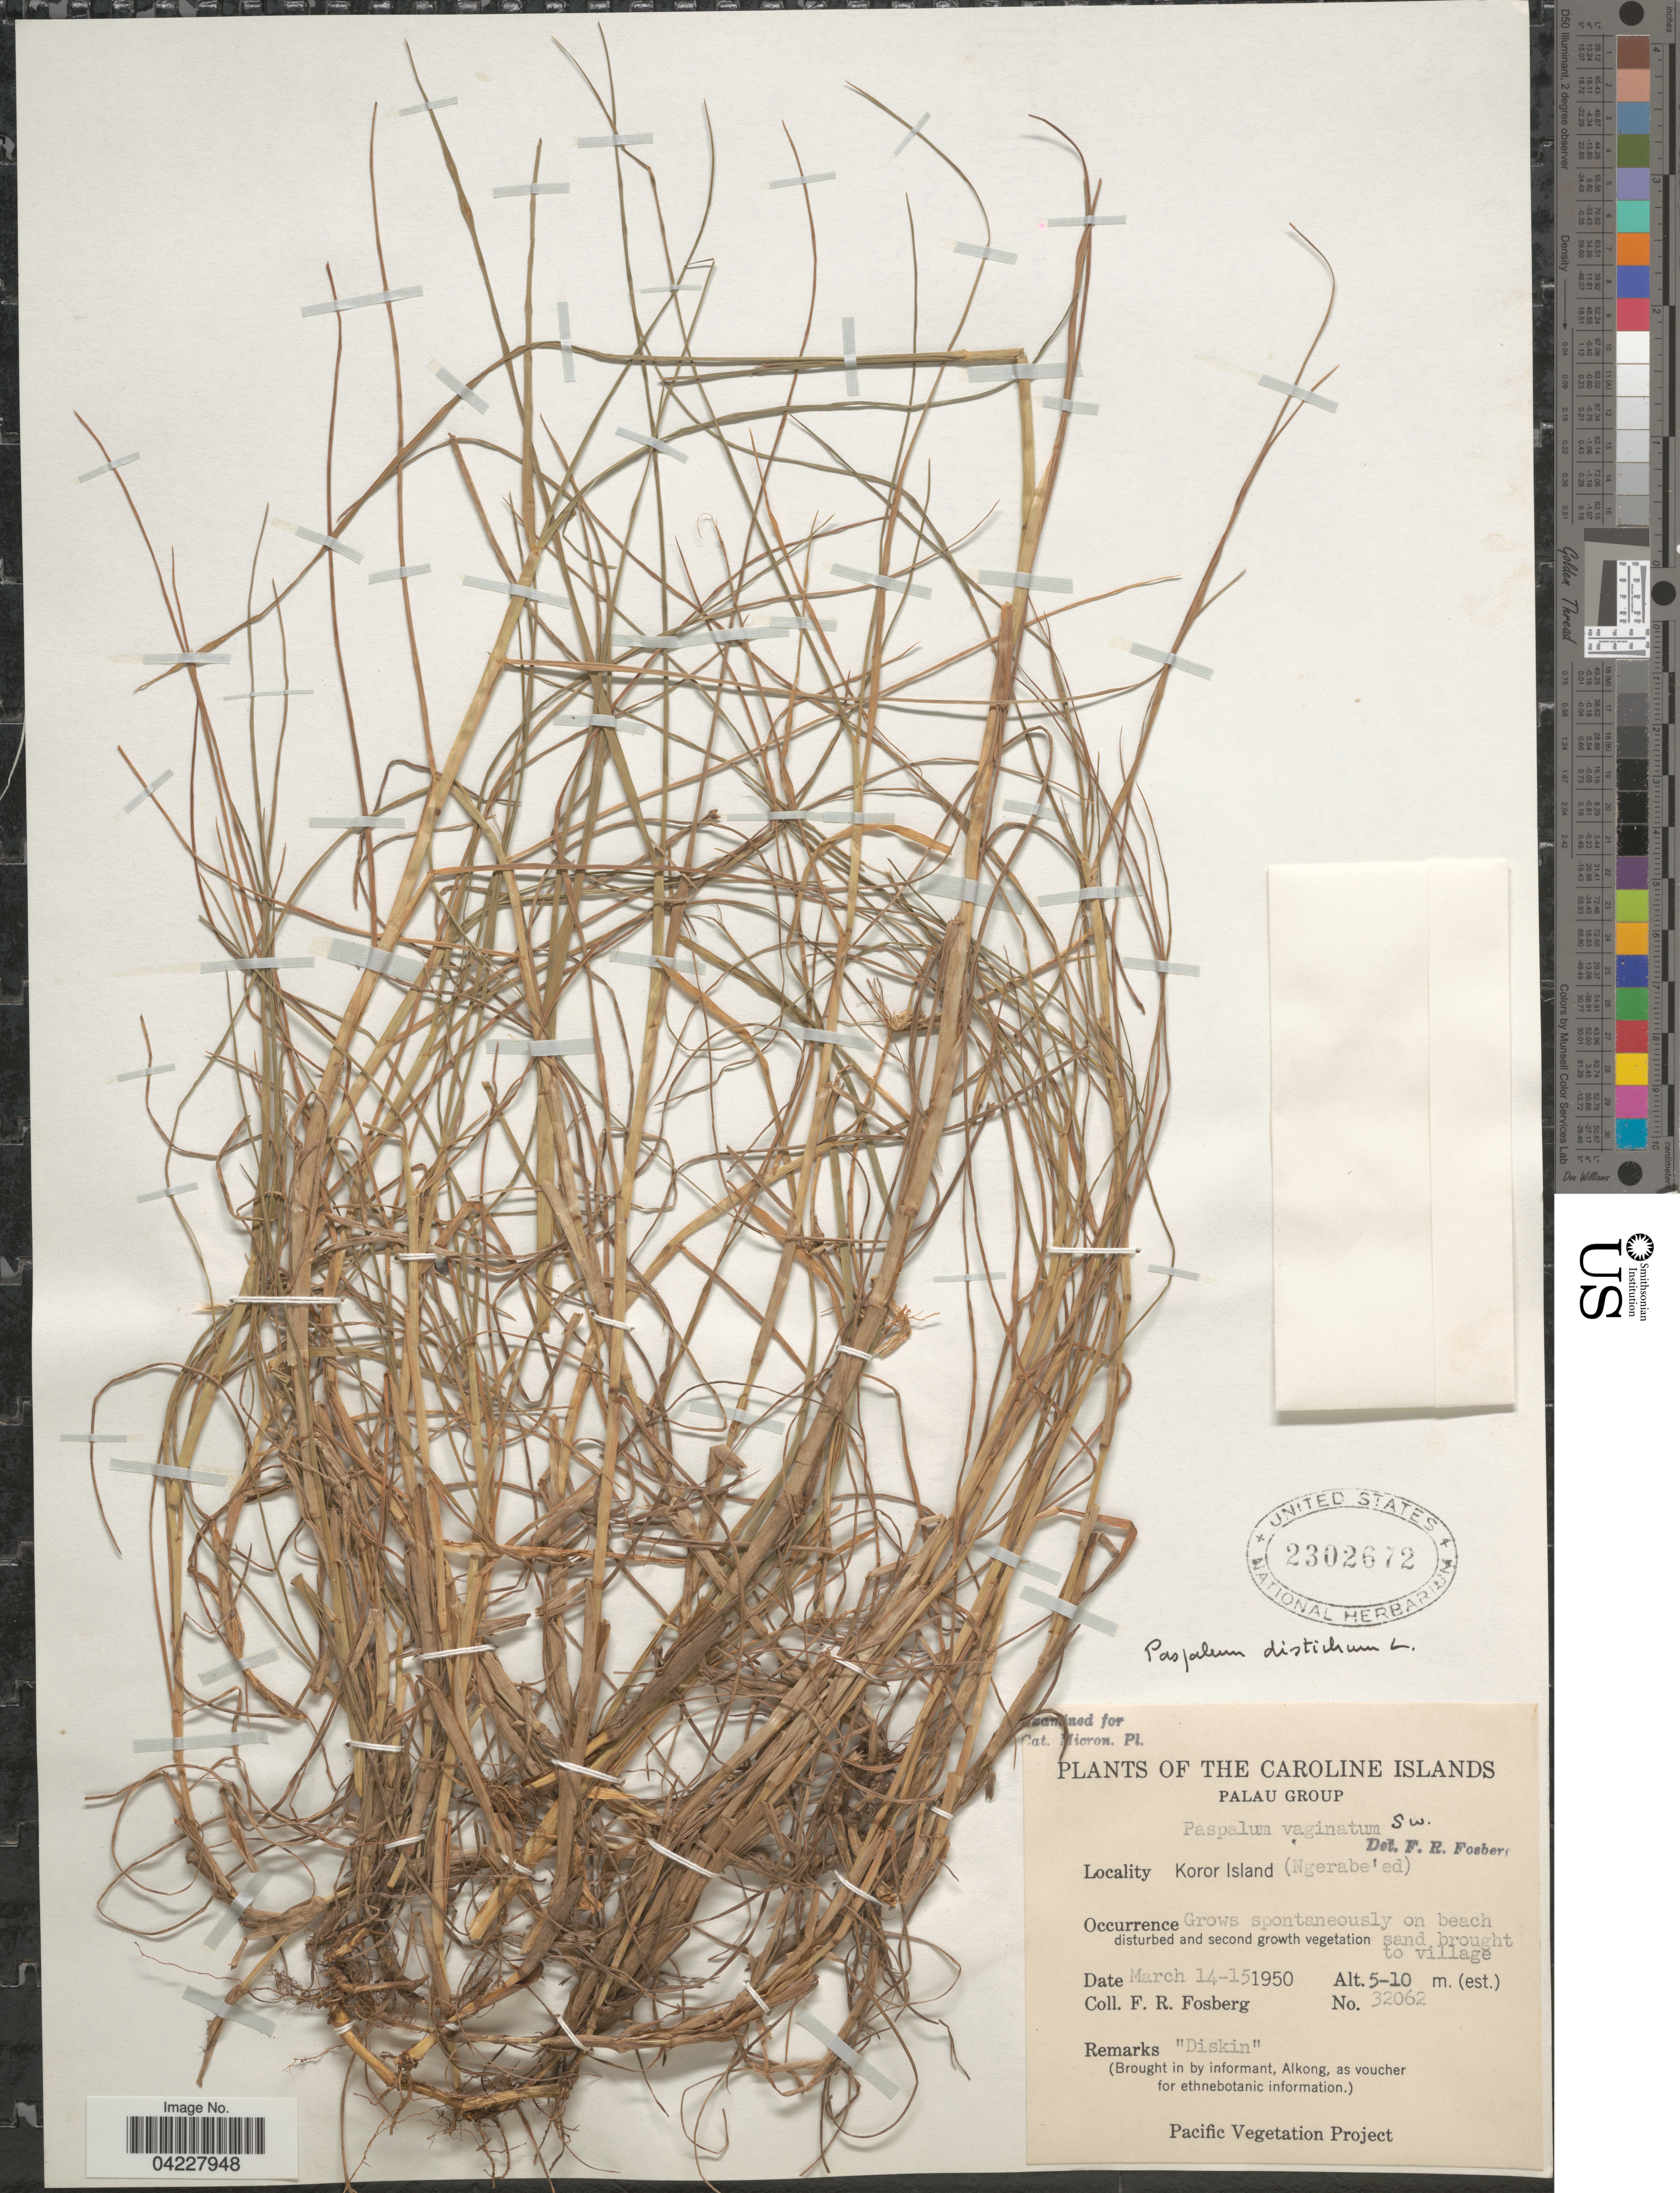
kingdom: Plantae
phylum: Tracheophyta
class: Liliopsida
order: Poales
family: Poaceae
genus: Paspalum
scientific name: Paspalum distichum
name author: L.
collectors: F. R. Fosberg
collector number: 32062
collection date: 1950-03-14/1950-03-15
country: Palau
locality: The Caroline Islands. Palau Group. Koror Island (Ngerabe'ed).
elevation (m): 5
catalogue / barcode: US 2302672